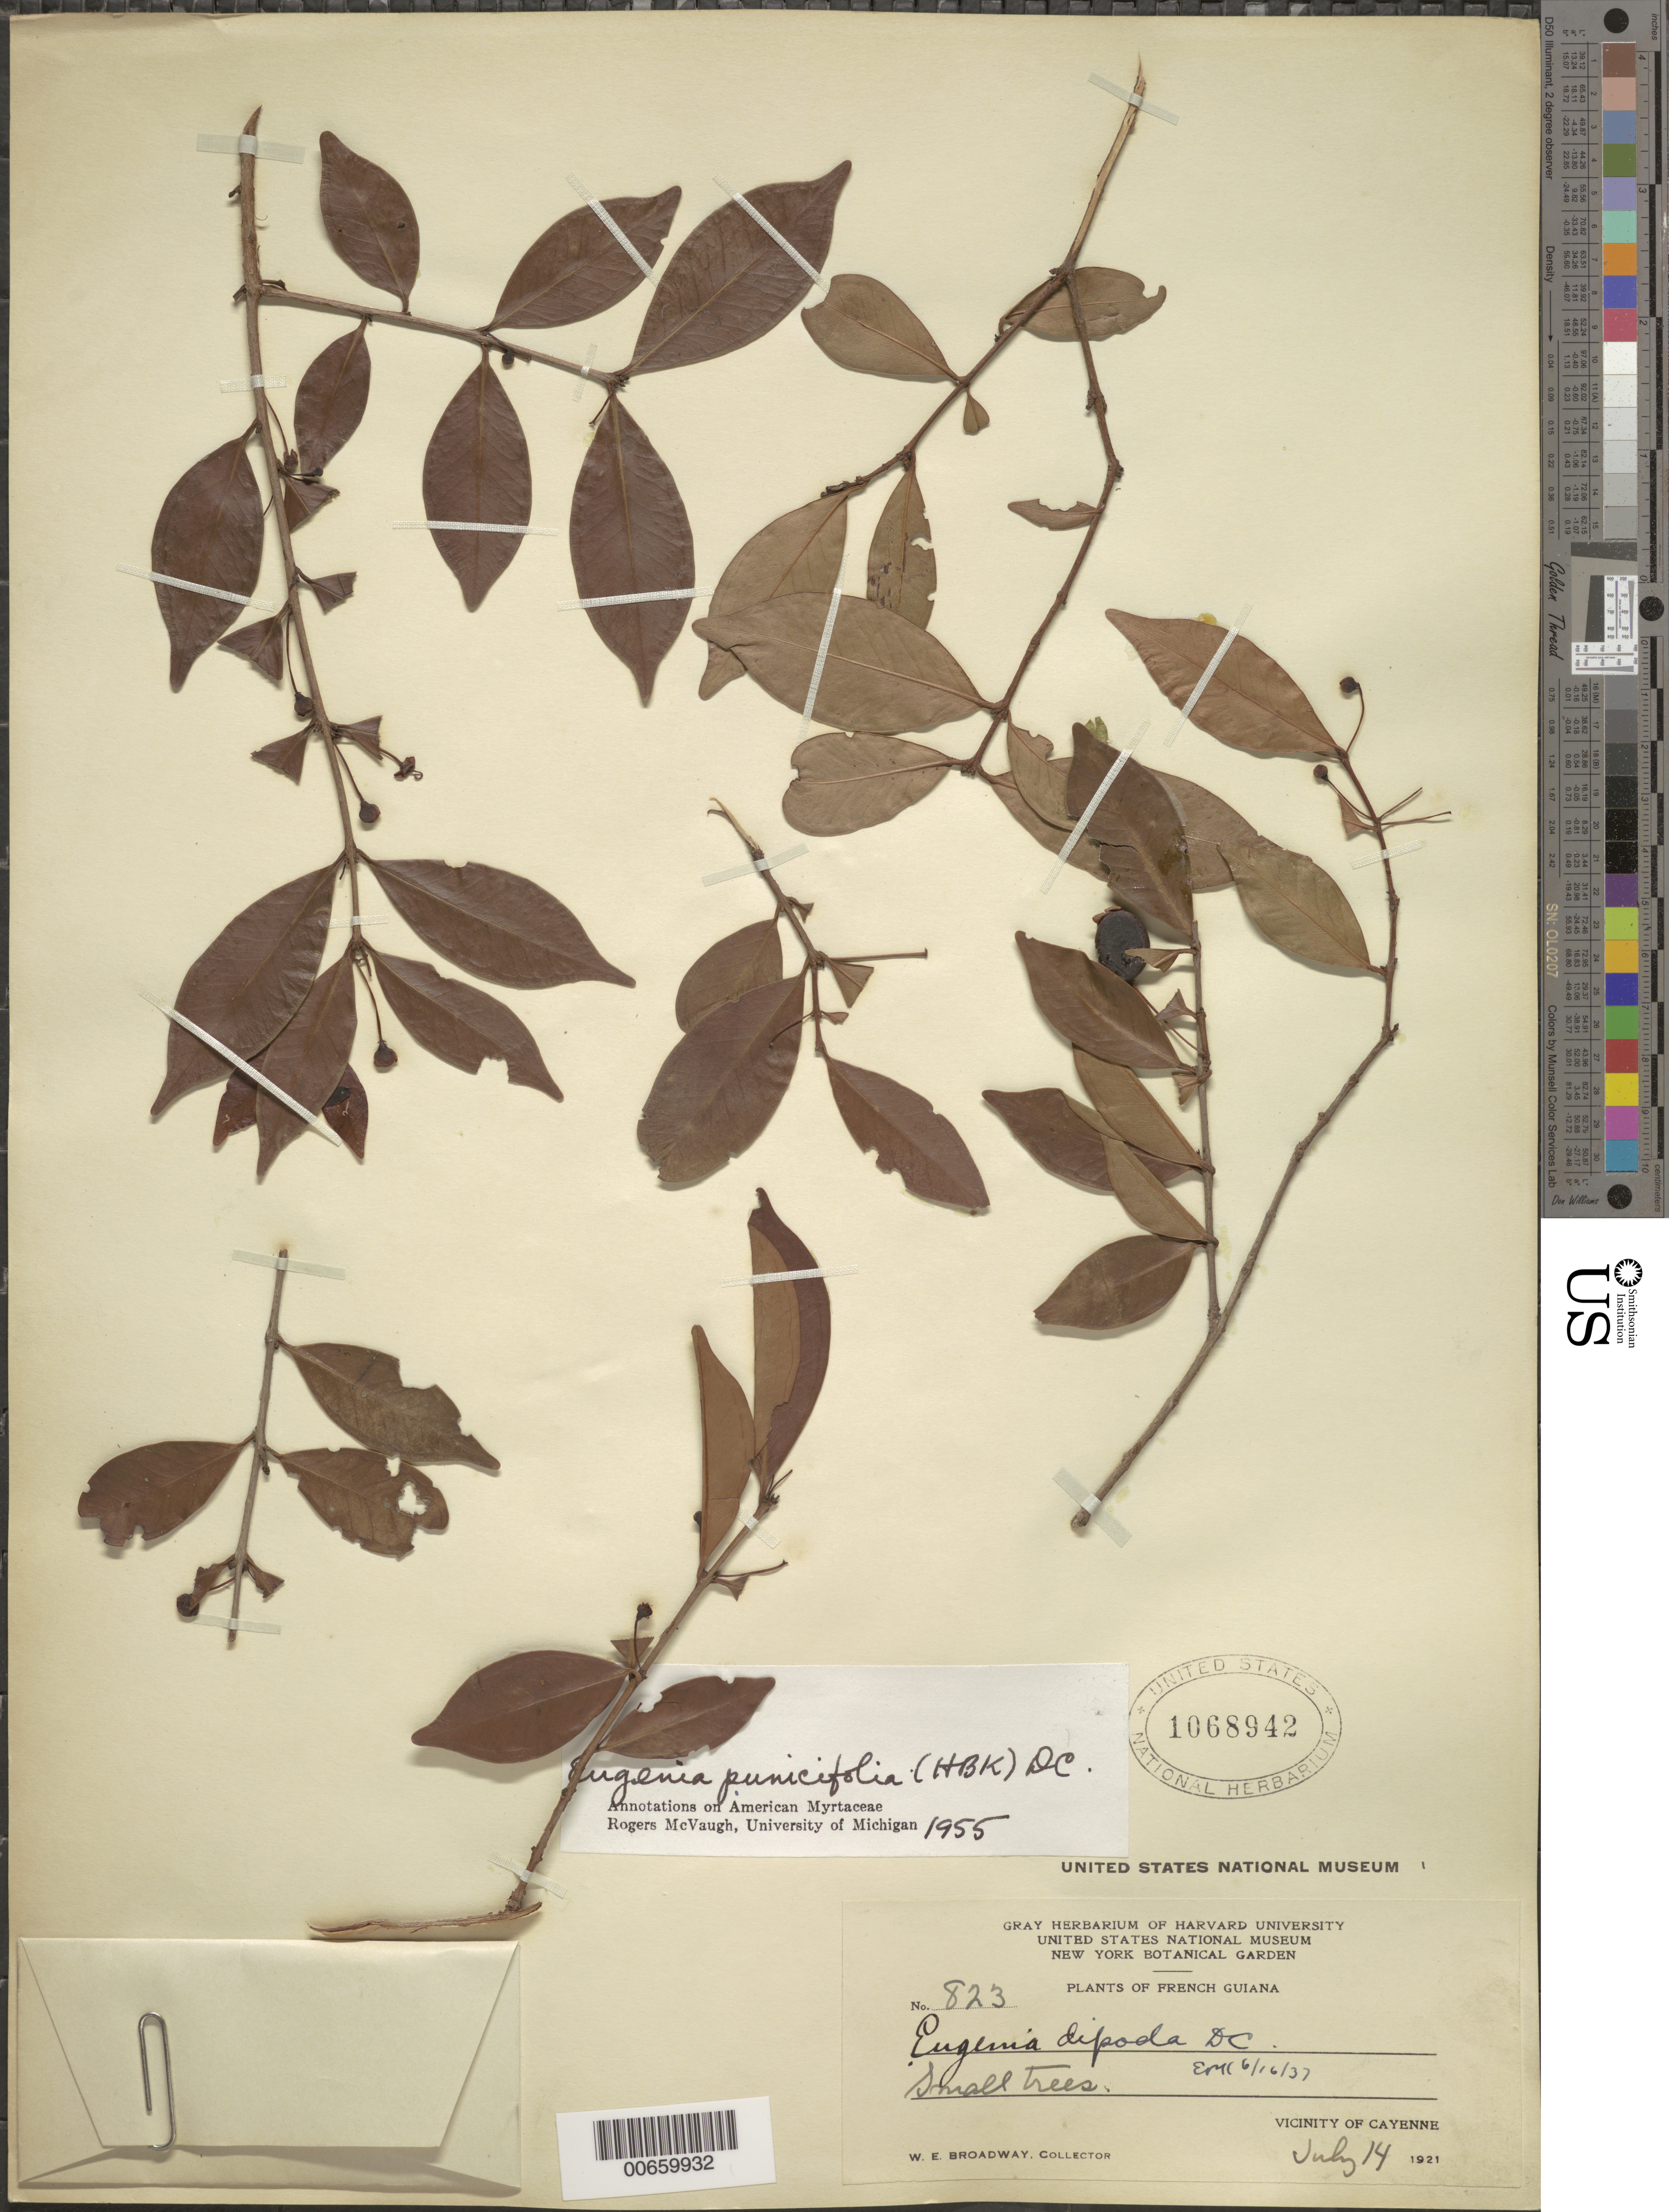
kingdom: Plantae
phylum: Tracheophyta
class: Magnoliopsida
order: Myrtales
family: Myrtaceae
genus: Eugenia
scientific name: Eugenia punicifolia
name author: (Kunth) DC.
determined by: McVaugh, R.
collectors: W. E. Broadway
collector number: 823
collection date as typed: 14-Jul-21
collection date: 1921-07-14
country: French Guiana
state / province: Cayenne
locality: Cayenne, vic.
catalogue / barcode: US 1068942